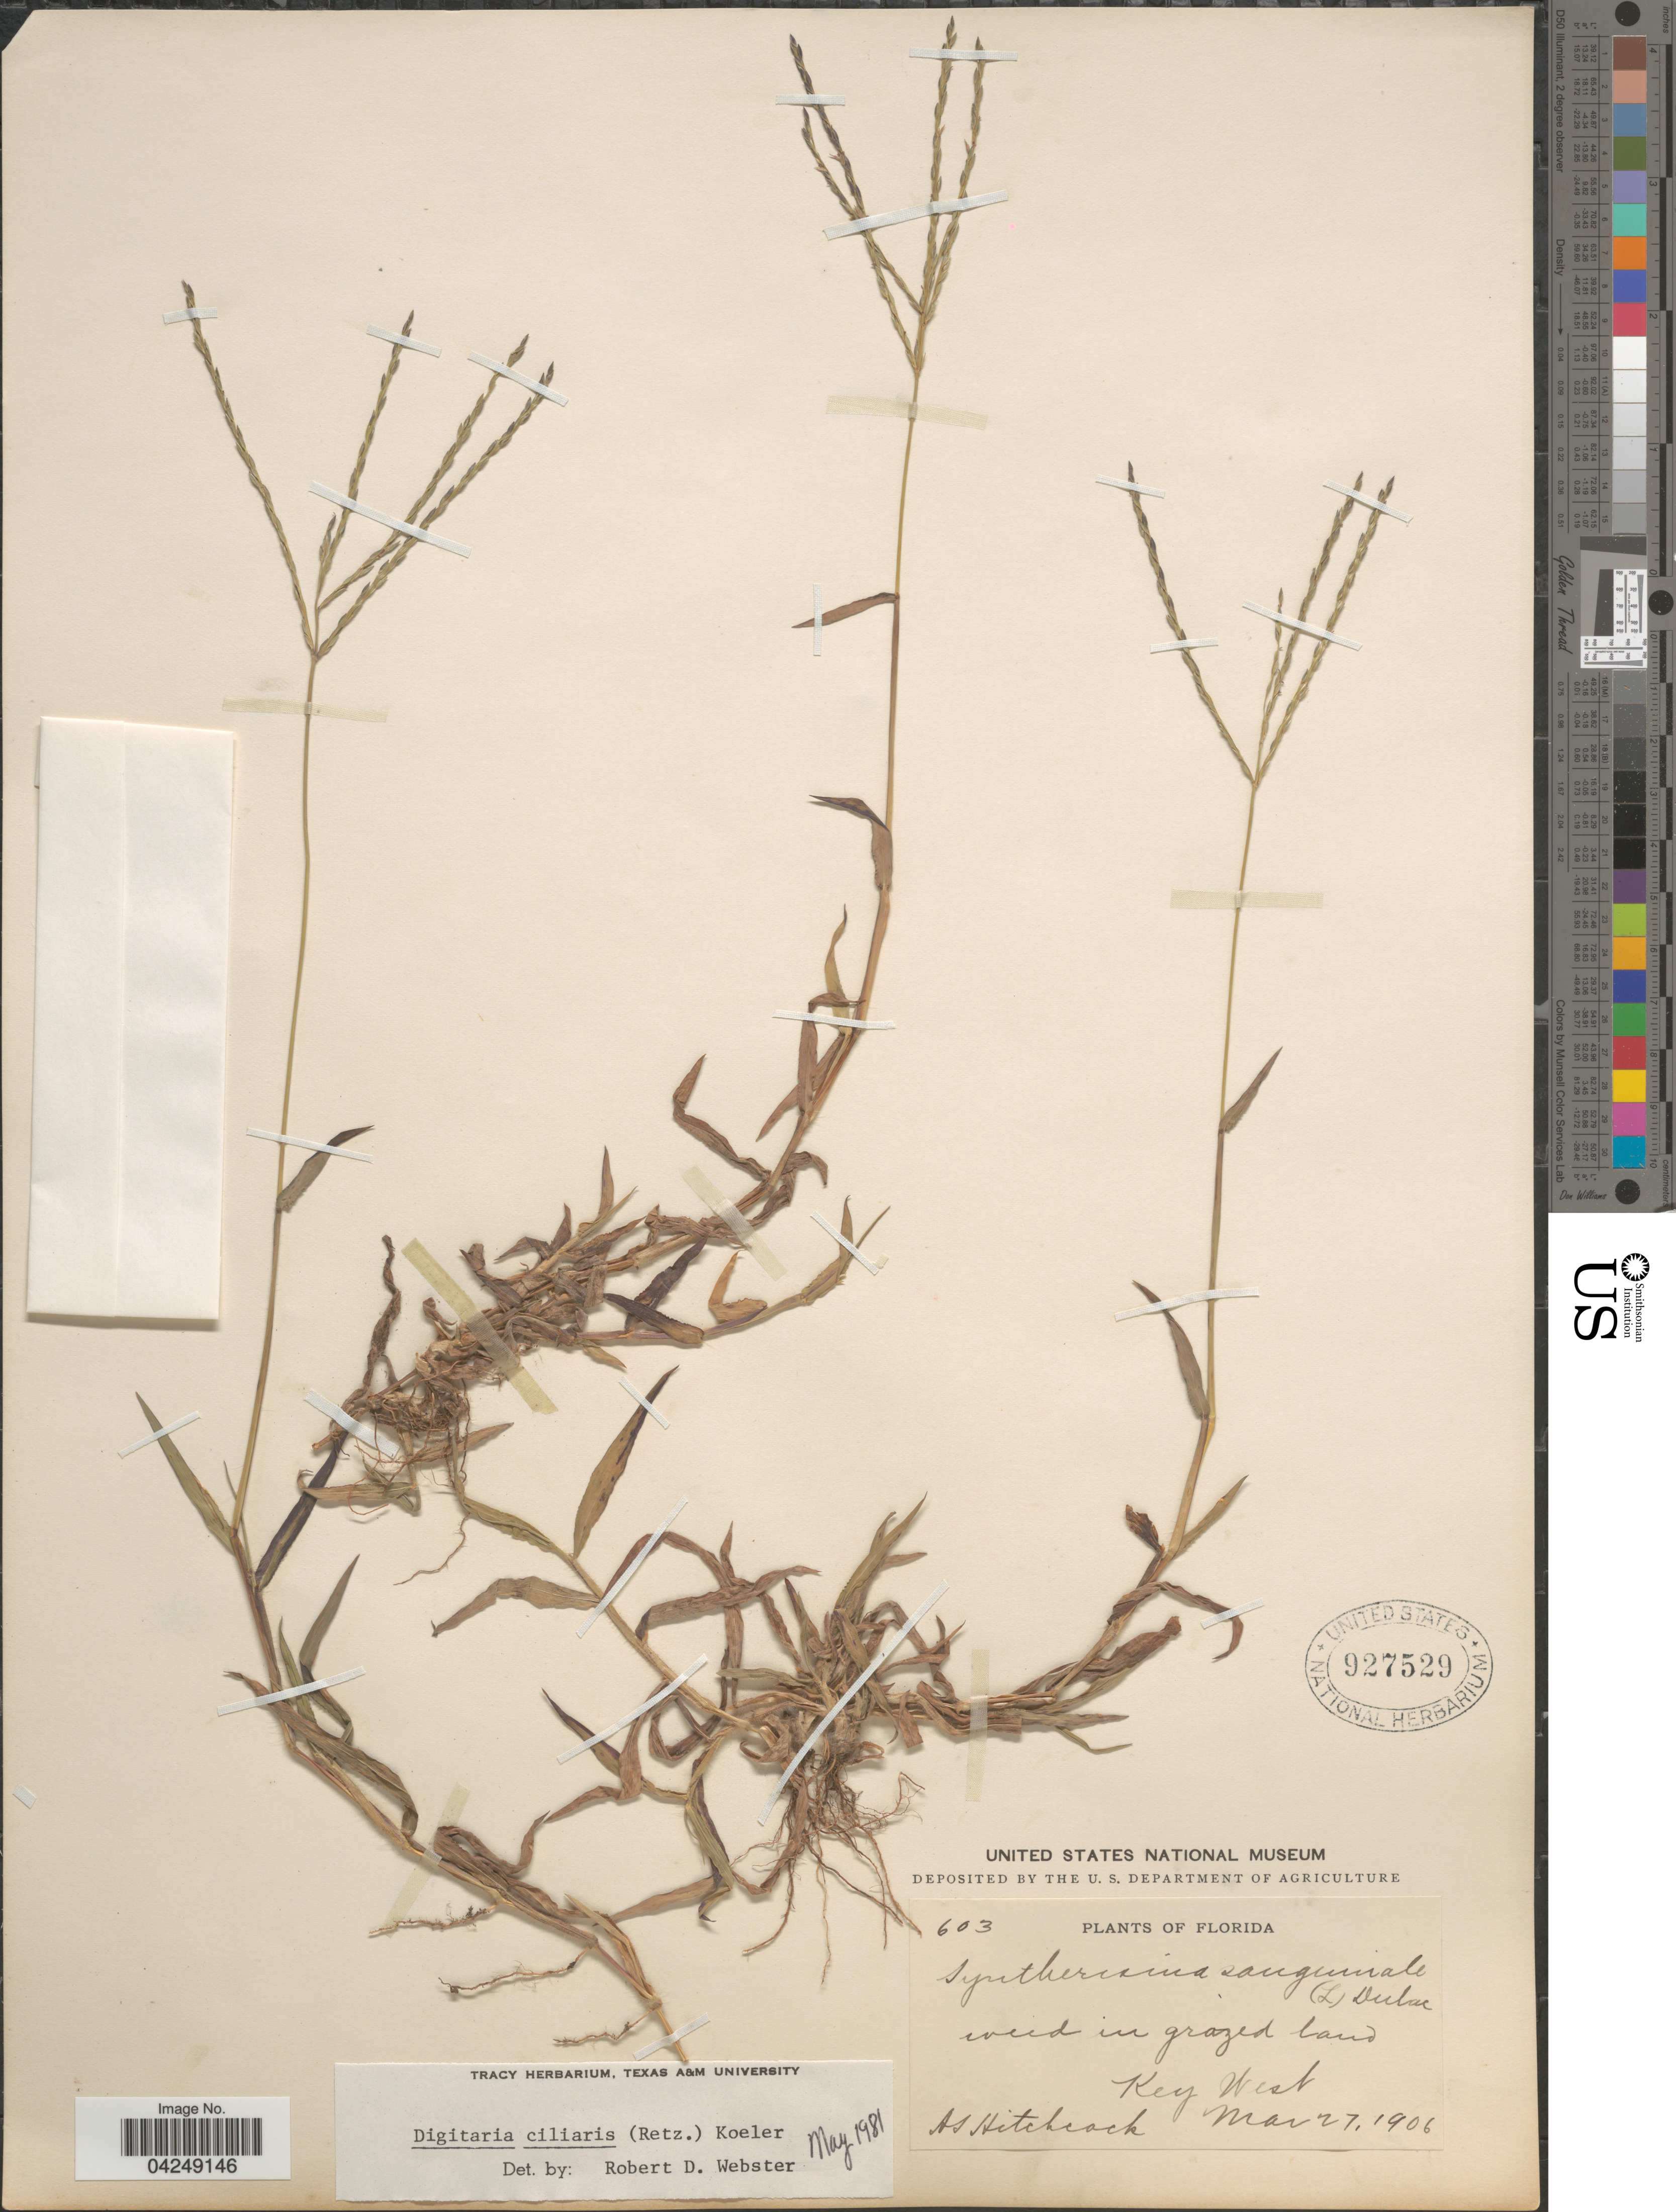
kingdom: Plantae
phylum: Tracheophyta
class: Liliopsida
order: Poales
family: Poaceae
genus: Digitaria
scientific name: Digitaria ciliaris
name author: (Retz.) Koeler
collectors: A. S. Hitchcock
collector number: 603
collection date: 1906-03-27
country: United States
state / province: Florida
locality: Key West.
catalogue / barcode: US 927529